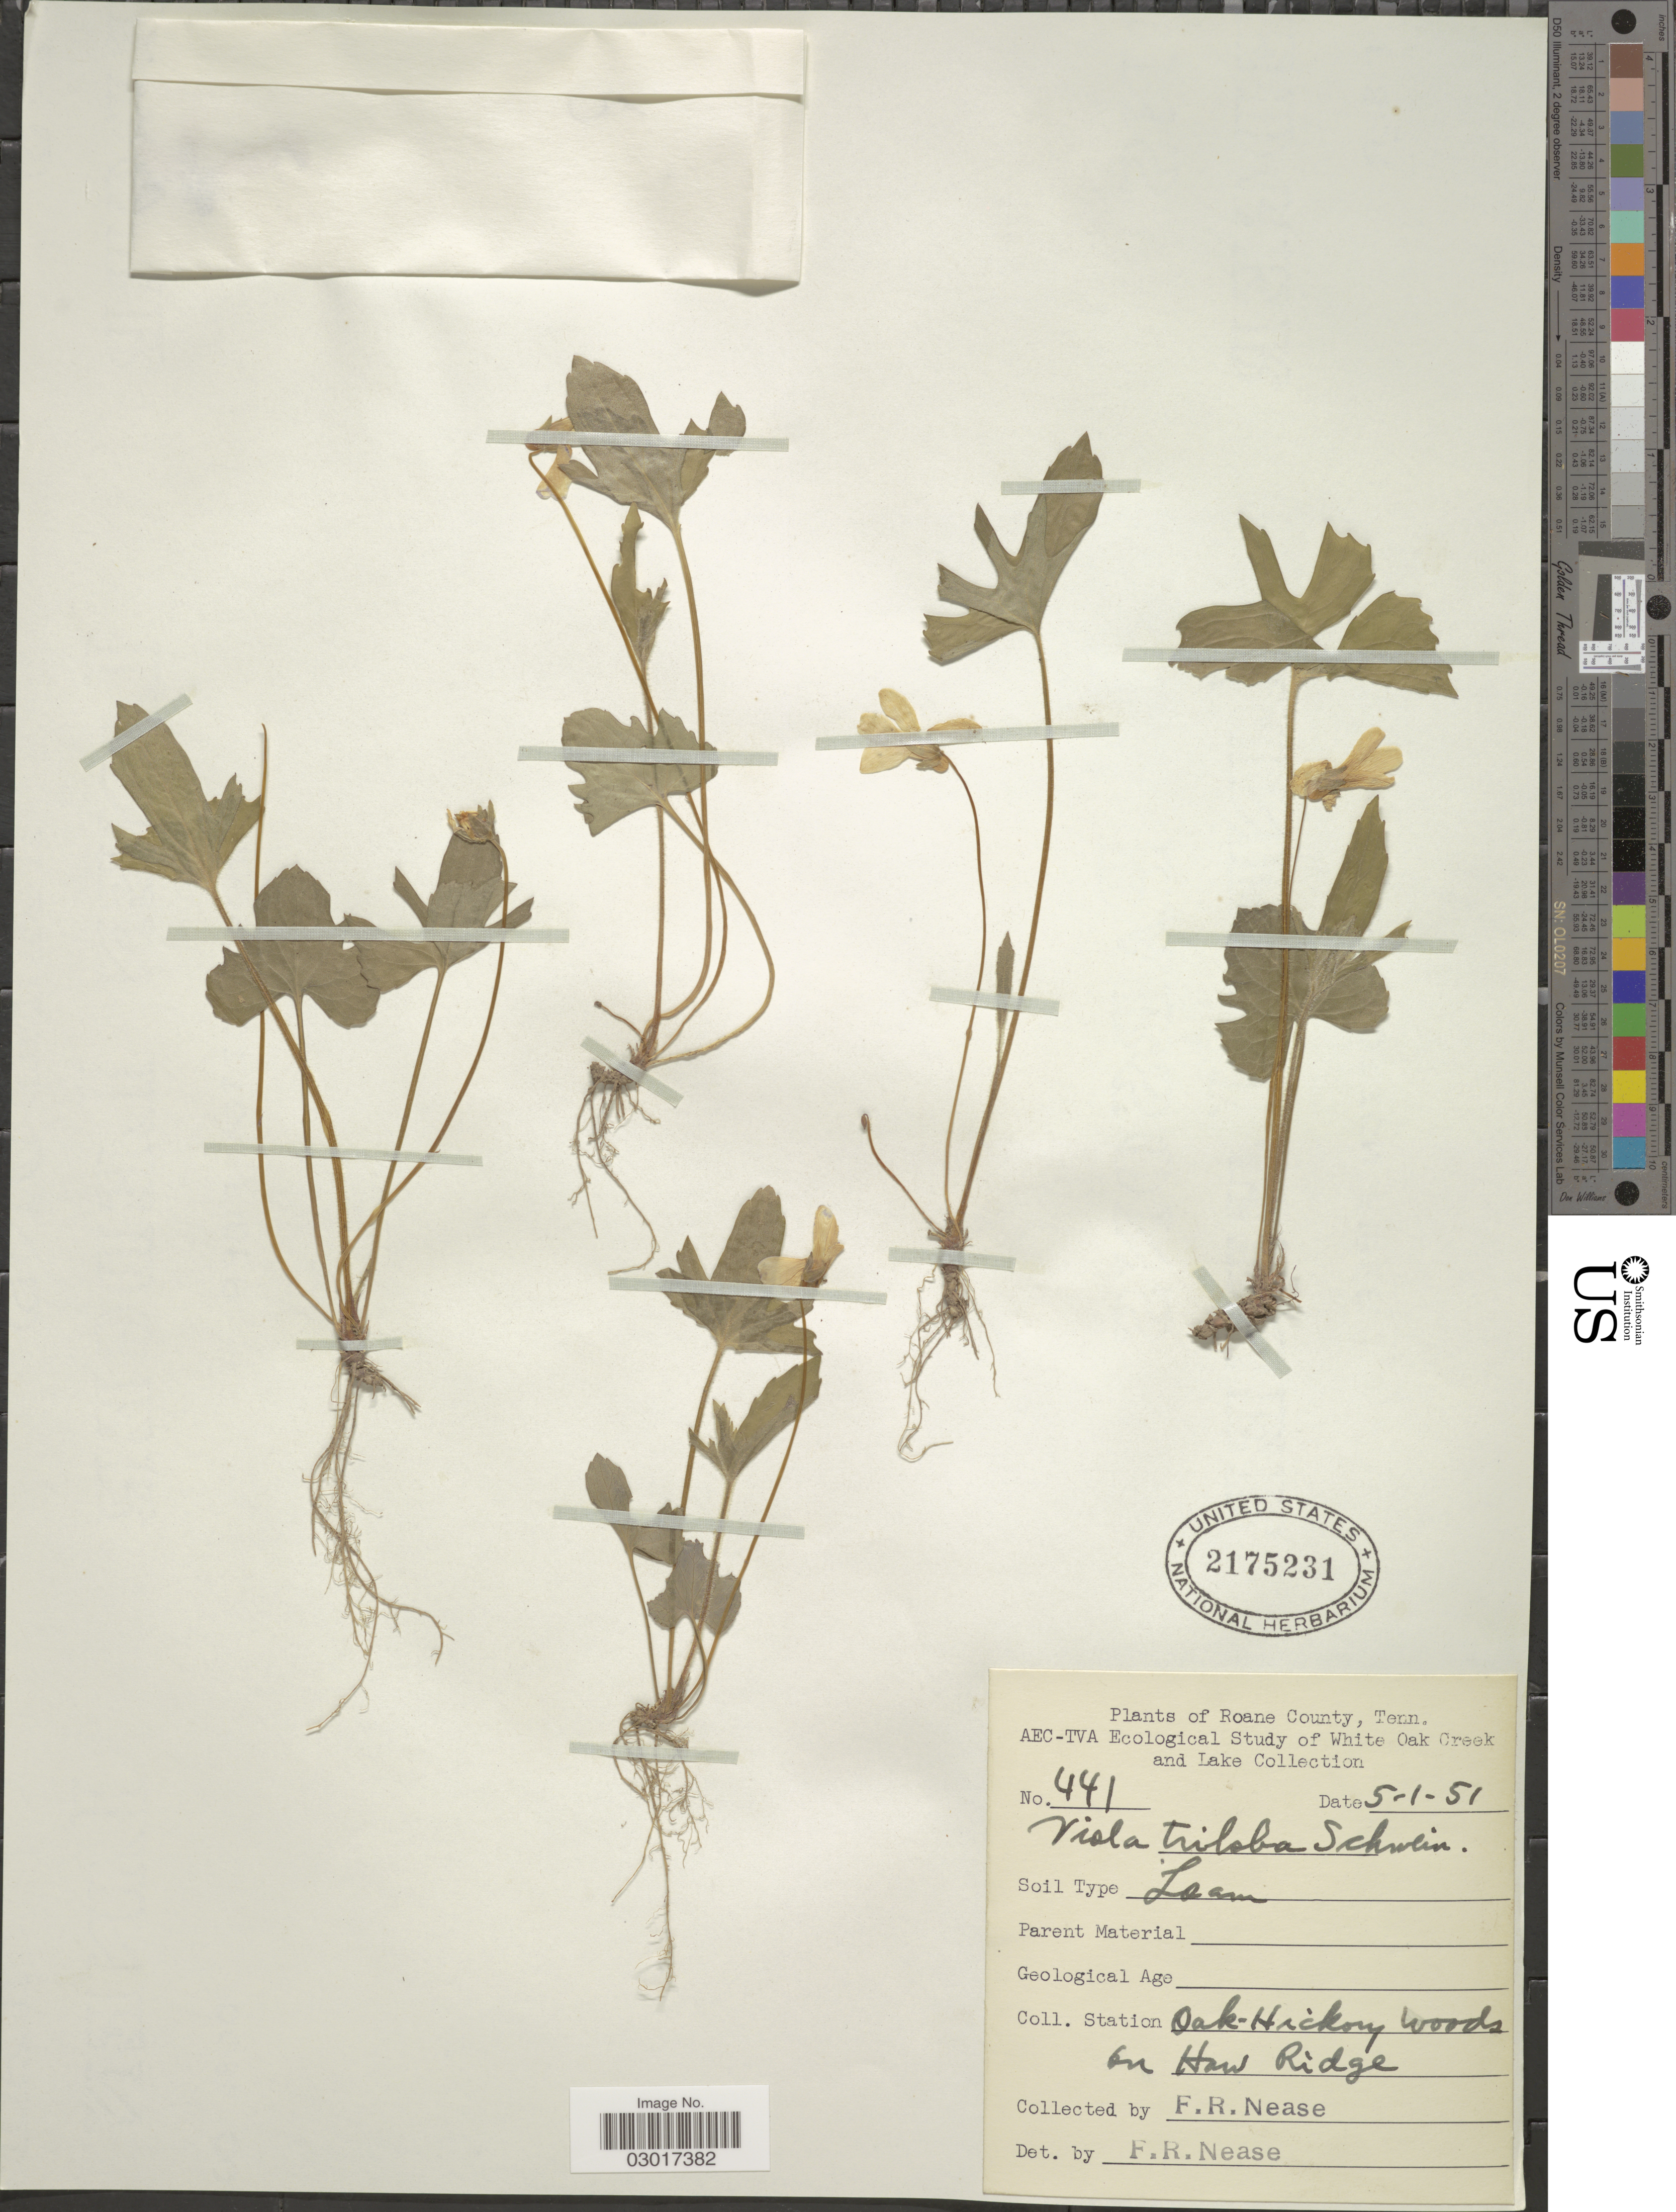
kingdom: Plantae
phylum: Tracheophyta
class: Magnoliopsida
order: Malpighiales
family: Violaceae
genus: Viola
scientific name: Viola triloba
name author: Schwein.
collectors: F. Nease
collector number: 441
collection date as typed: Transcribed d/m/y: 1/5/51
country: United States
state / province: Tennessee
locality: Roane County. Oak-Hickory woods on Haw Ridge.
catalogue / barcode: US 2175231